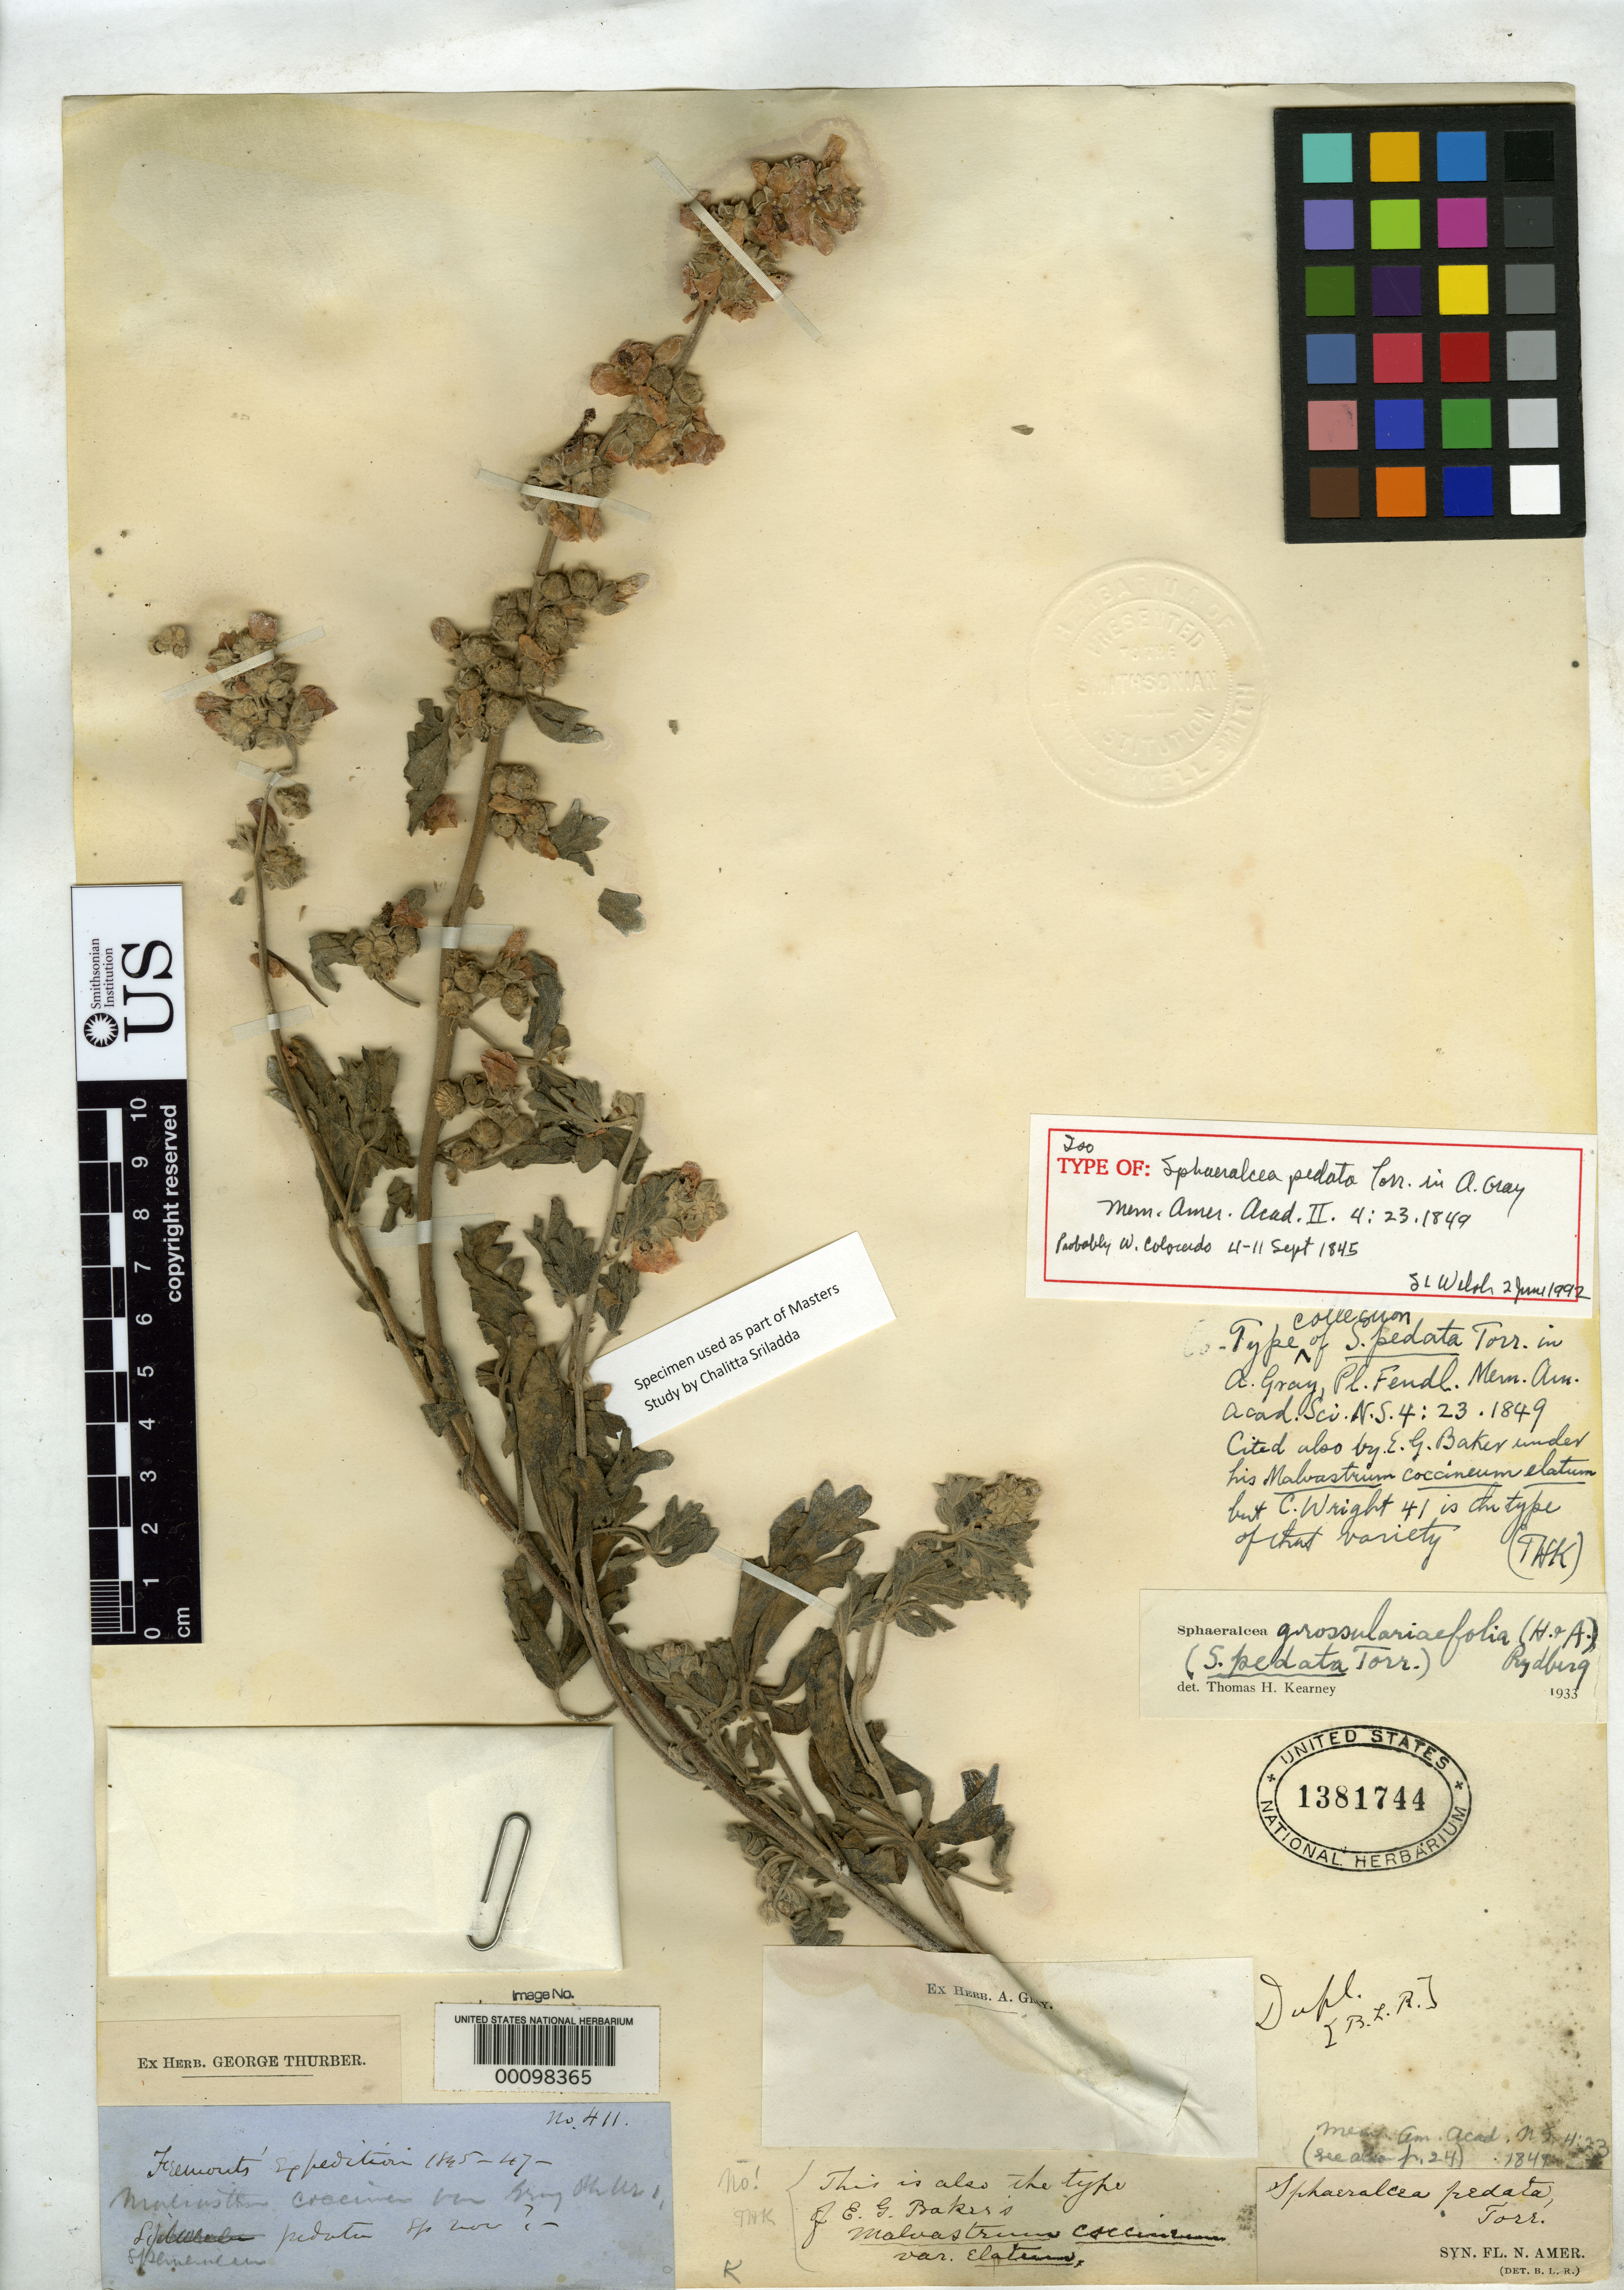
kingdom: Plantae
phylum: Tracheophyta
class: Magnoliopsida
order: Malvales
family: Malvaceae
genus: Sphaeralcea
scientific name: Sphaeralcea pedata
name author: Torr. ex A. Gray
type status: Isotype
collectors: Fremont Exped.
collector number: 411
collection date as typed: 1845 to -- --- 1847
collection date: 1845/1847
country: United States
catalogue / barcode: US 1381744